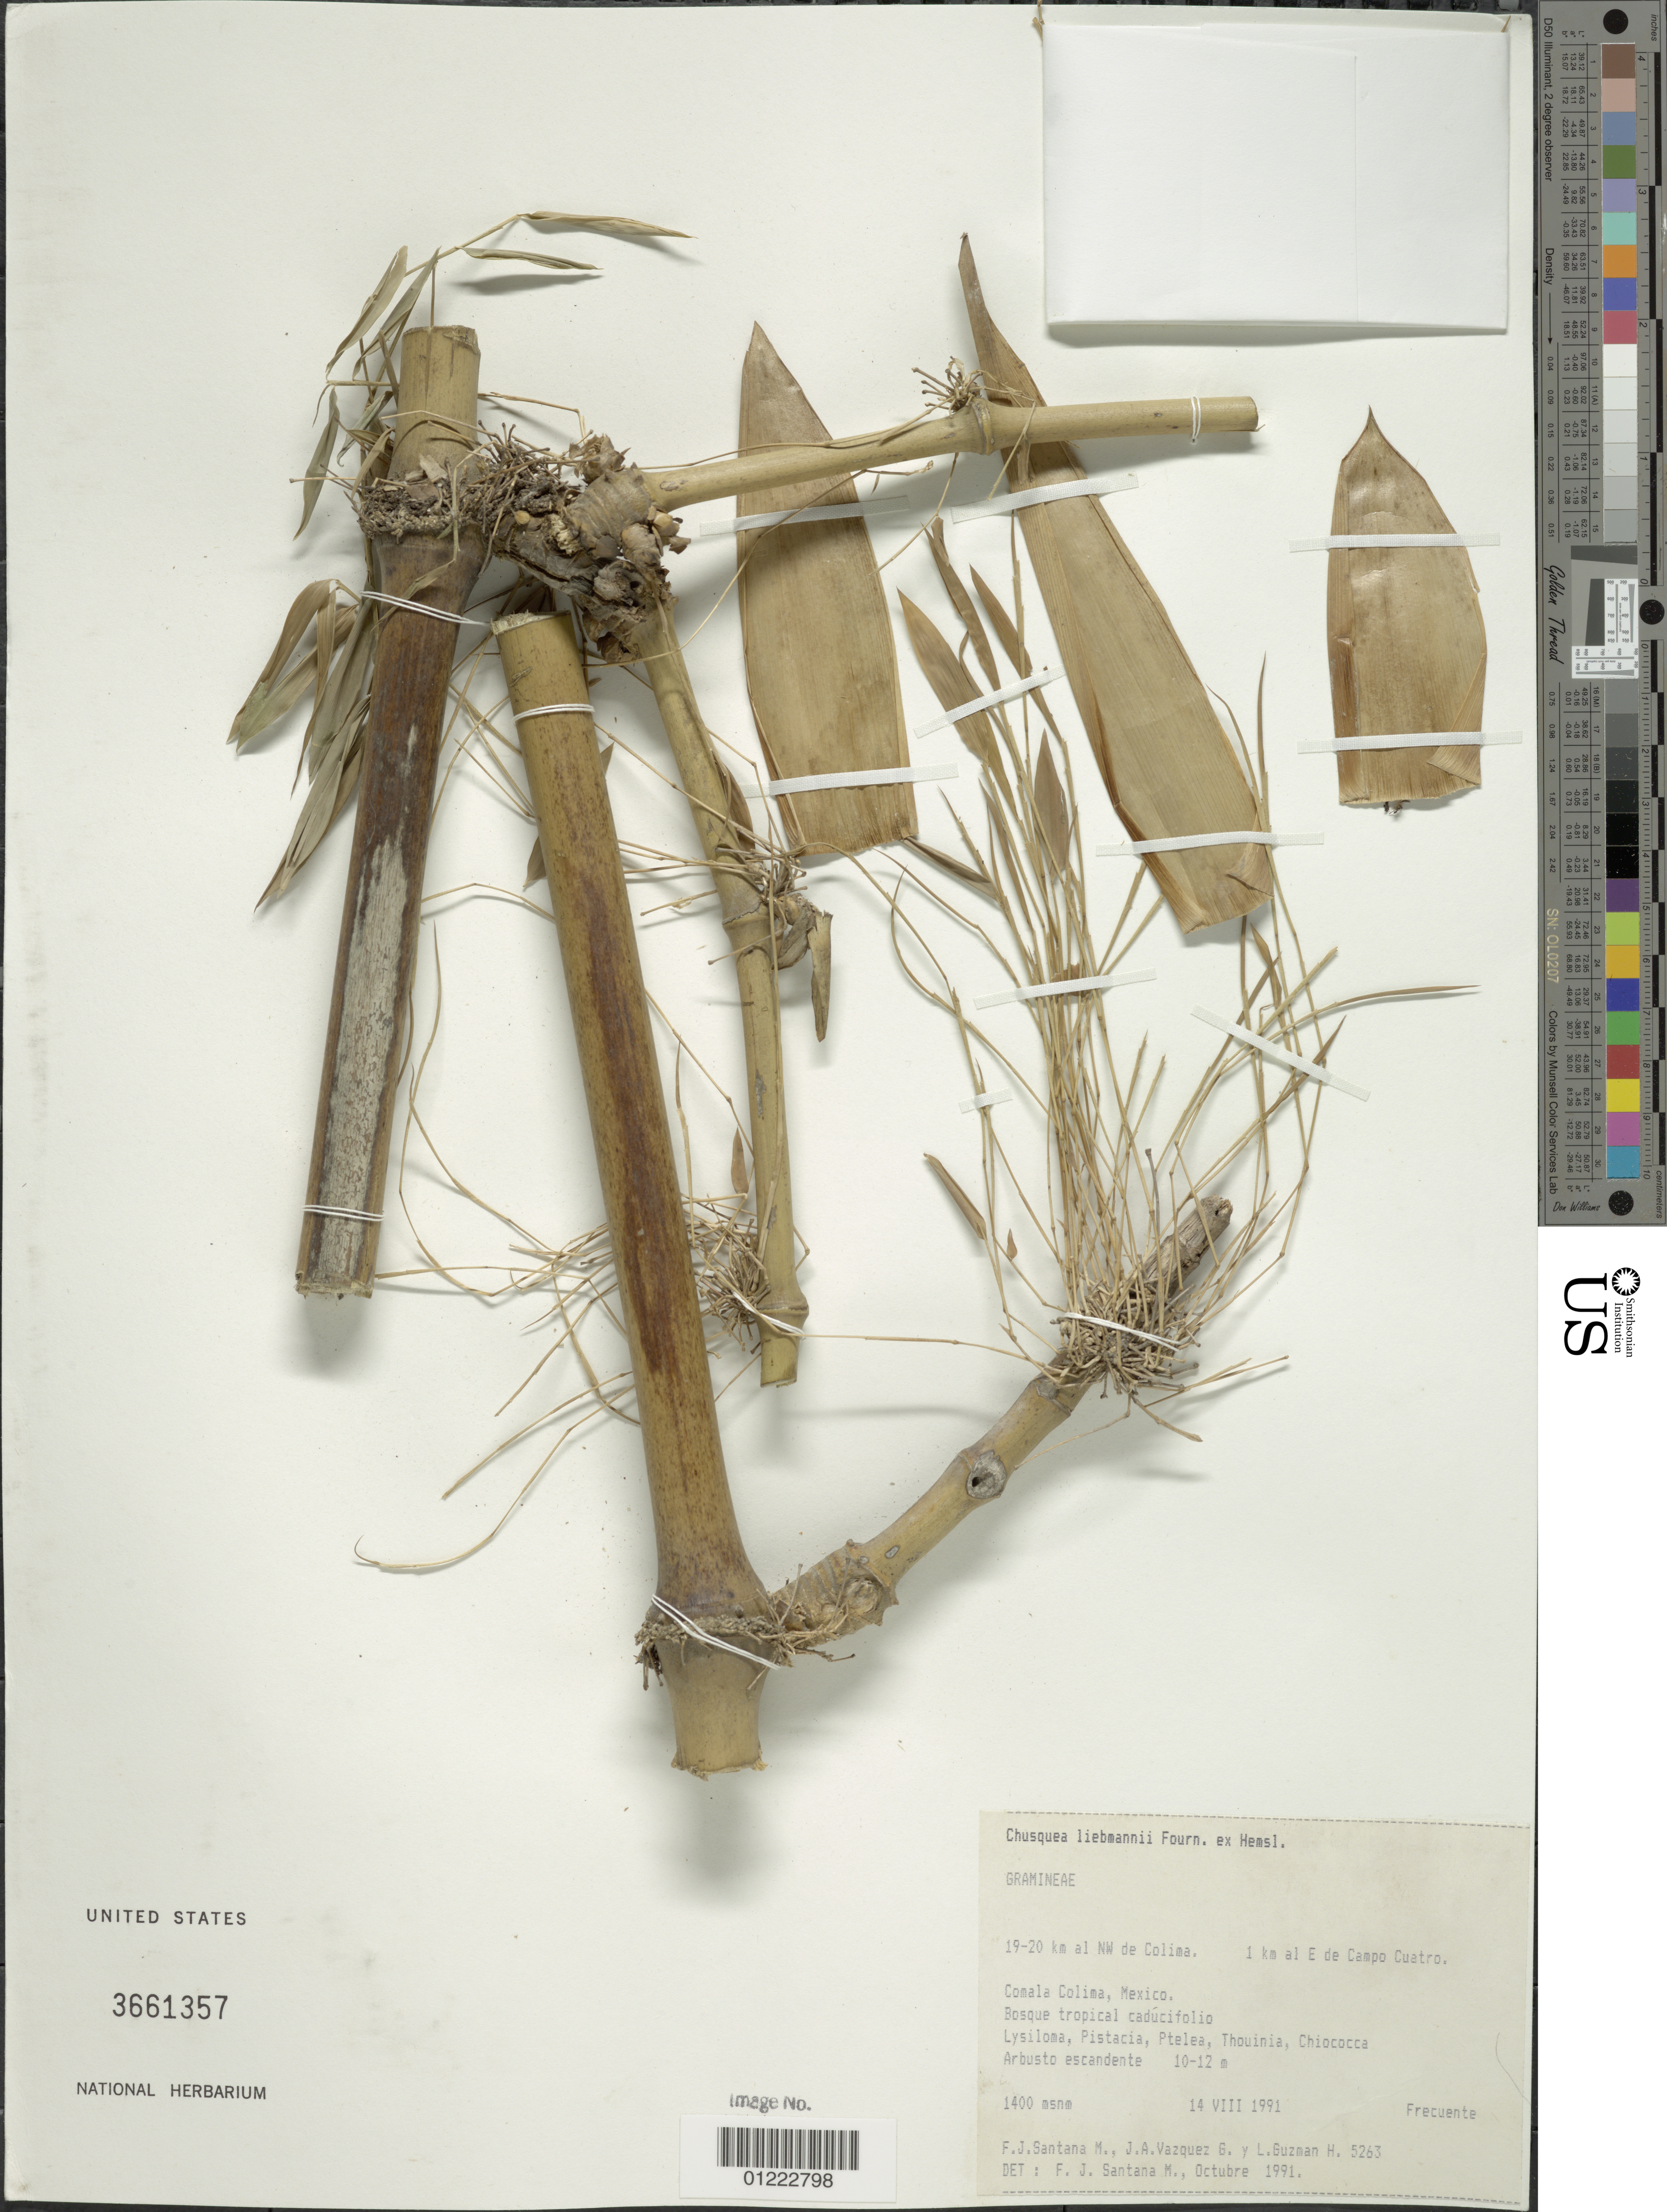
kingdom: Plantae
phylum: Tracheophyta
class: Liliopsida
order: Poales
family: Poaceae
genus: Chusquea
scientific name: Chusquea liebmannii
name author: E. Fourn.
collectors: F. J. Santana M., J. A. Vázquez G. & L. Guzmán H.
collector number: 5263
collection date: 1991-08-14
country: Mexico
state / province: Colima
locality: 19-20 km al NW de Colima. 1 km al E de Campo Cuatro.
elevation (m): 1400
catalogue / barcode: US 3661357